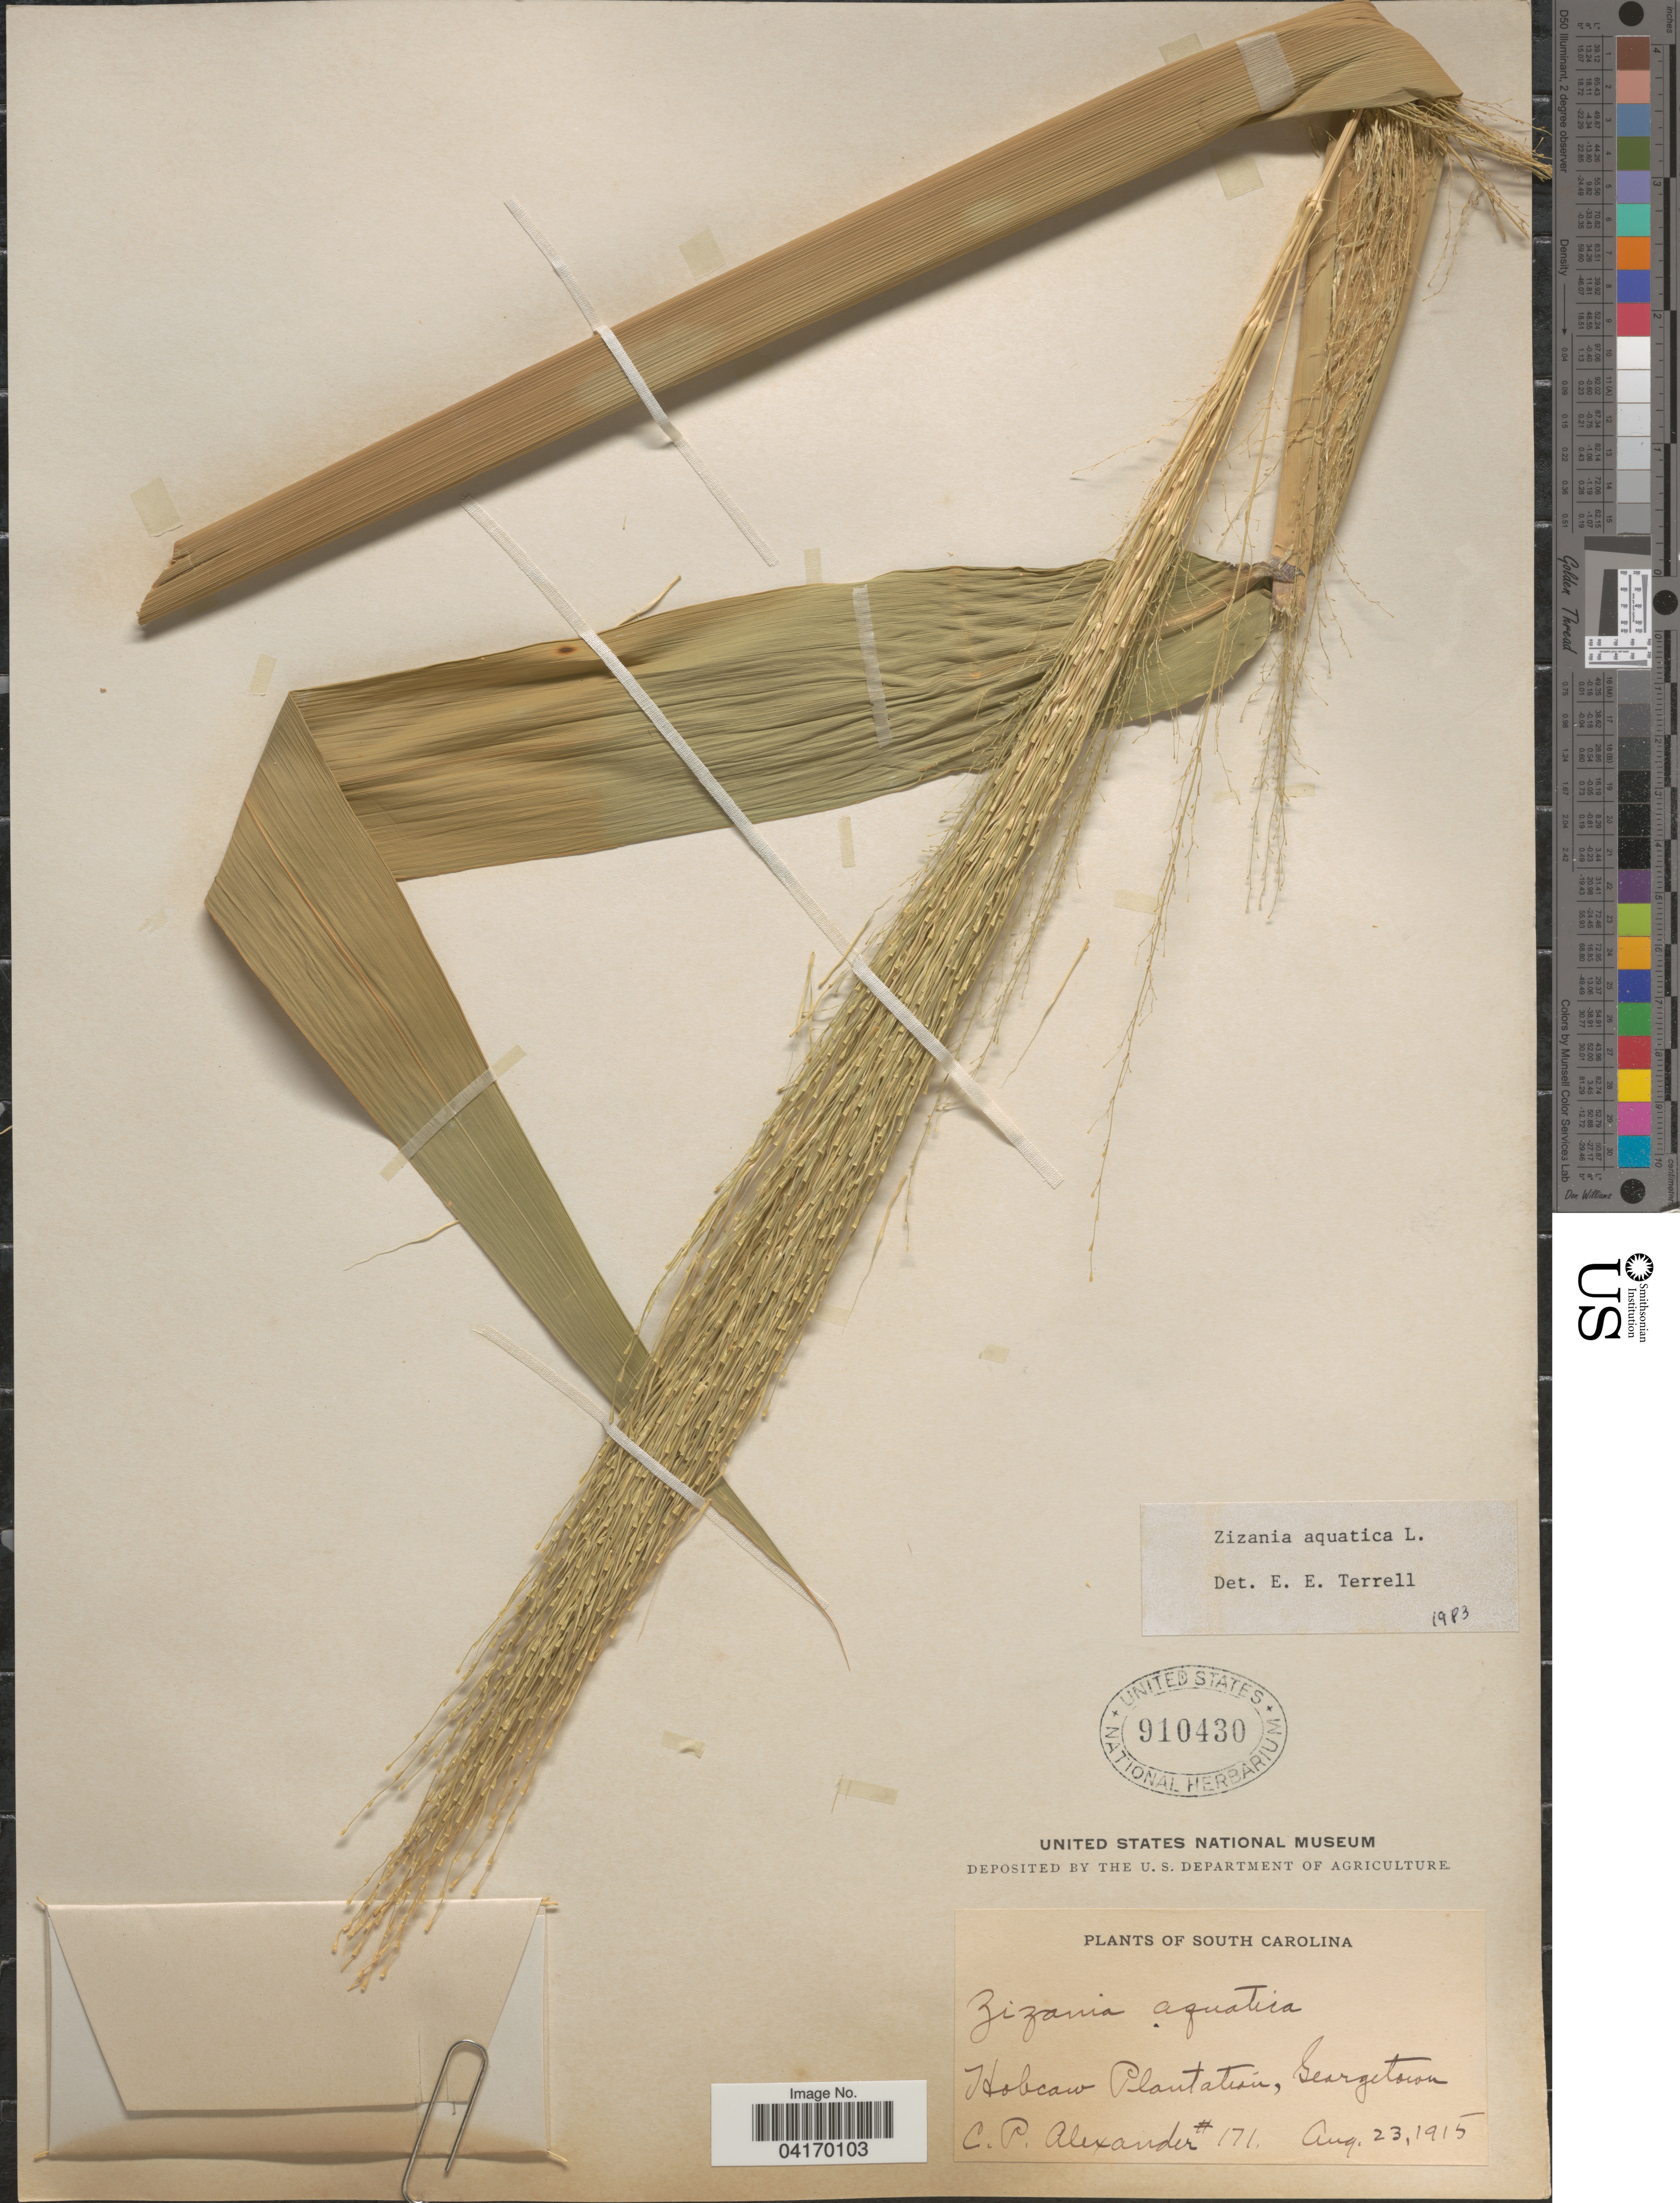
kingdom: Plantae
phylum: Tracheophyta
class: Liliopsida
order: Poales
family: Poaceae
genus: Zizania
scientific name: Zizania aquatica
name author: L.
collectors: C. P. Alexander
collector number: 171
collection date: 1915-08-23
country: United States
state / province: South Carolina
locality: Hobcaw Plantation, Georgetown.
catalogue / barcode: US 910430